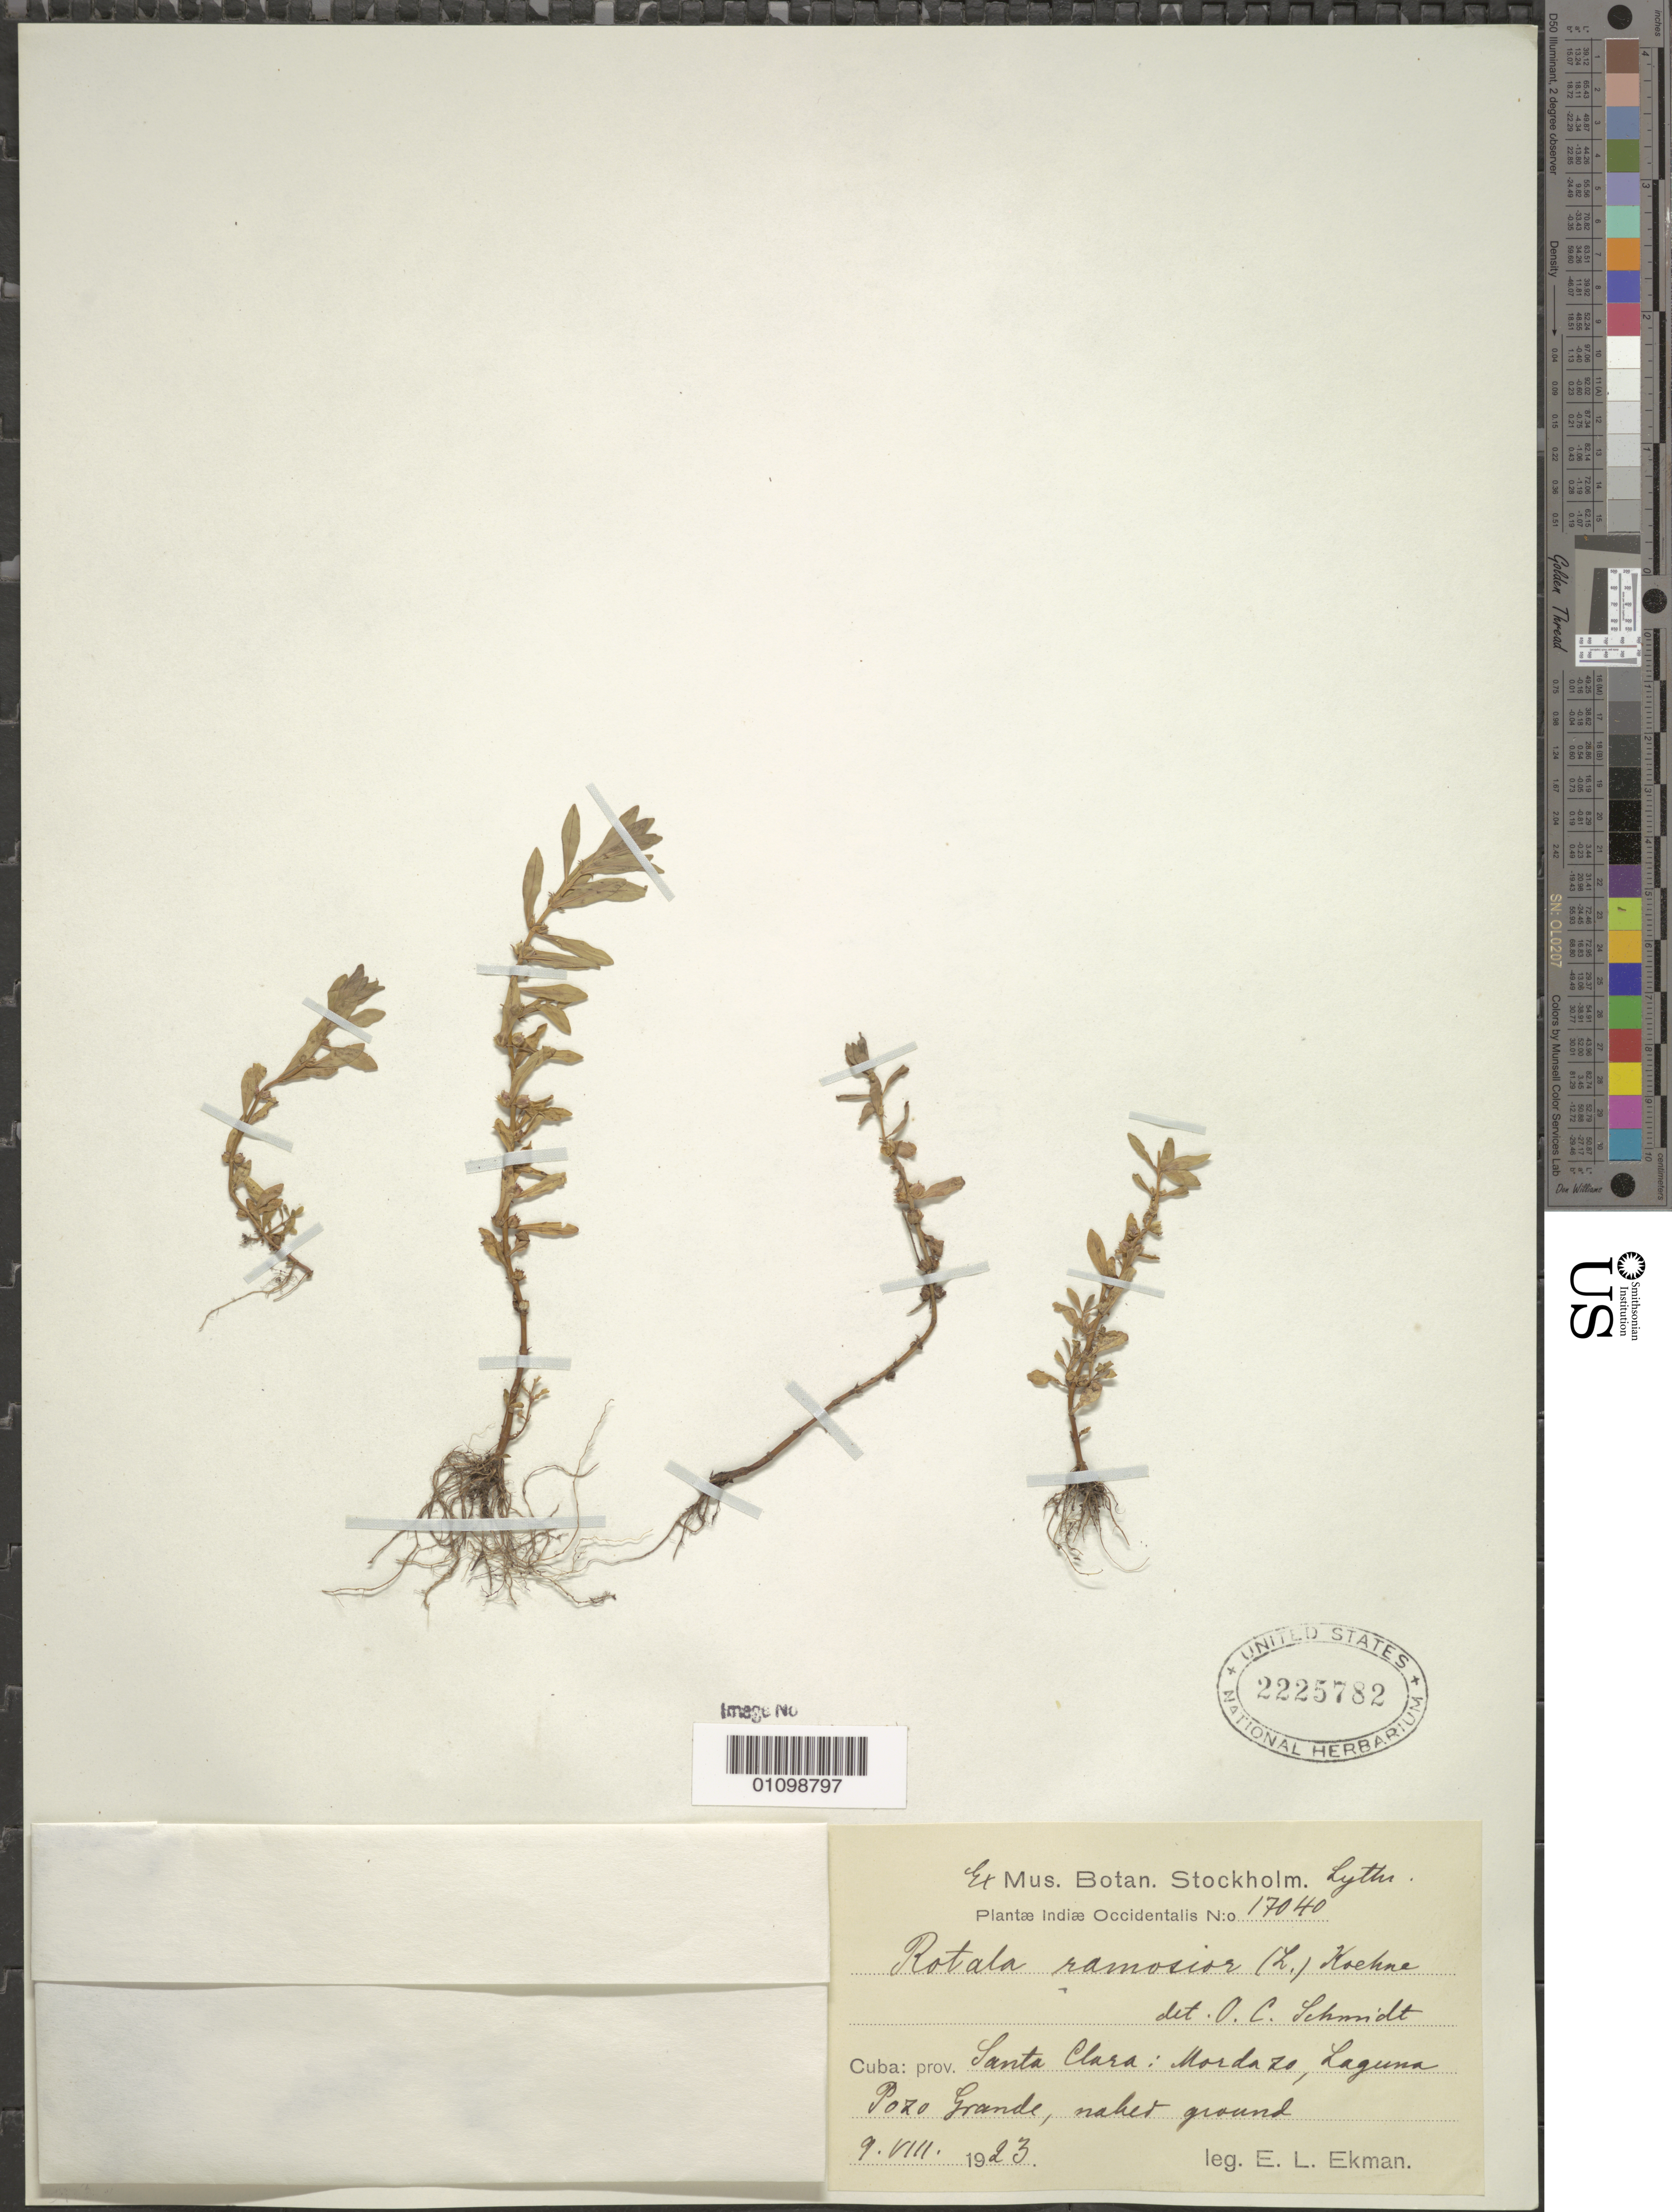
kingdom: Plantae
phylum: Tracheophyta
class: Magnoliopsida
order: Myrtales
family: Lythraceae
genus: Rotala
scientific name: Rotala ramosior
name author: (L.) Koehne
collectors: E. L. Ekman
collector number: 17040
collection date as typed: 09 Aug 1923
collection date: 1923-08-09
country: Cuba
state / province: Villa Clara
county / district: Santa Clara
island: Cuba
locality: Mordaza, Laguma Pozo Grande, naked ground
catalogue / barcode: US 2225782